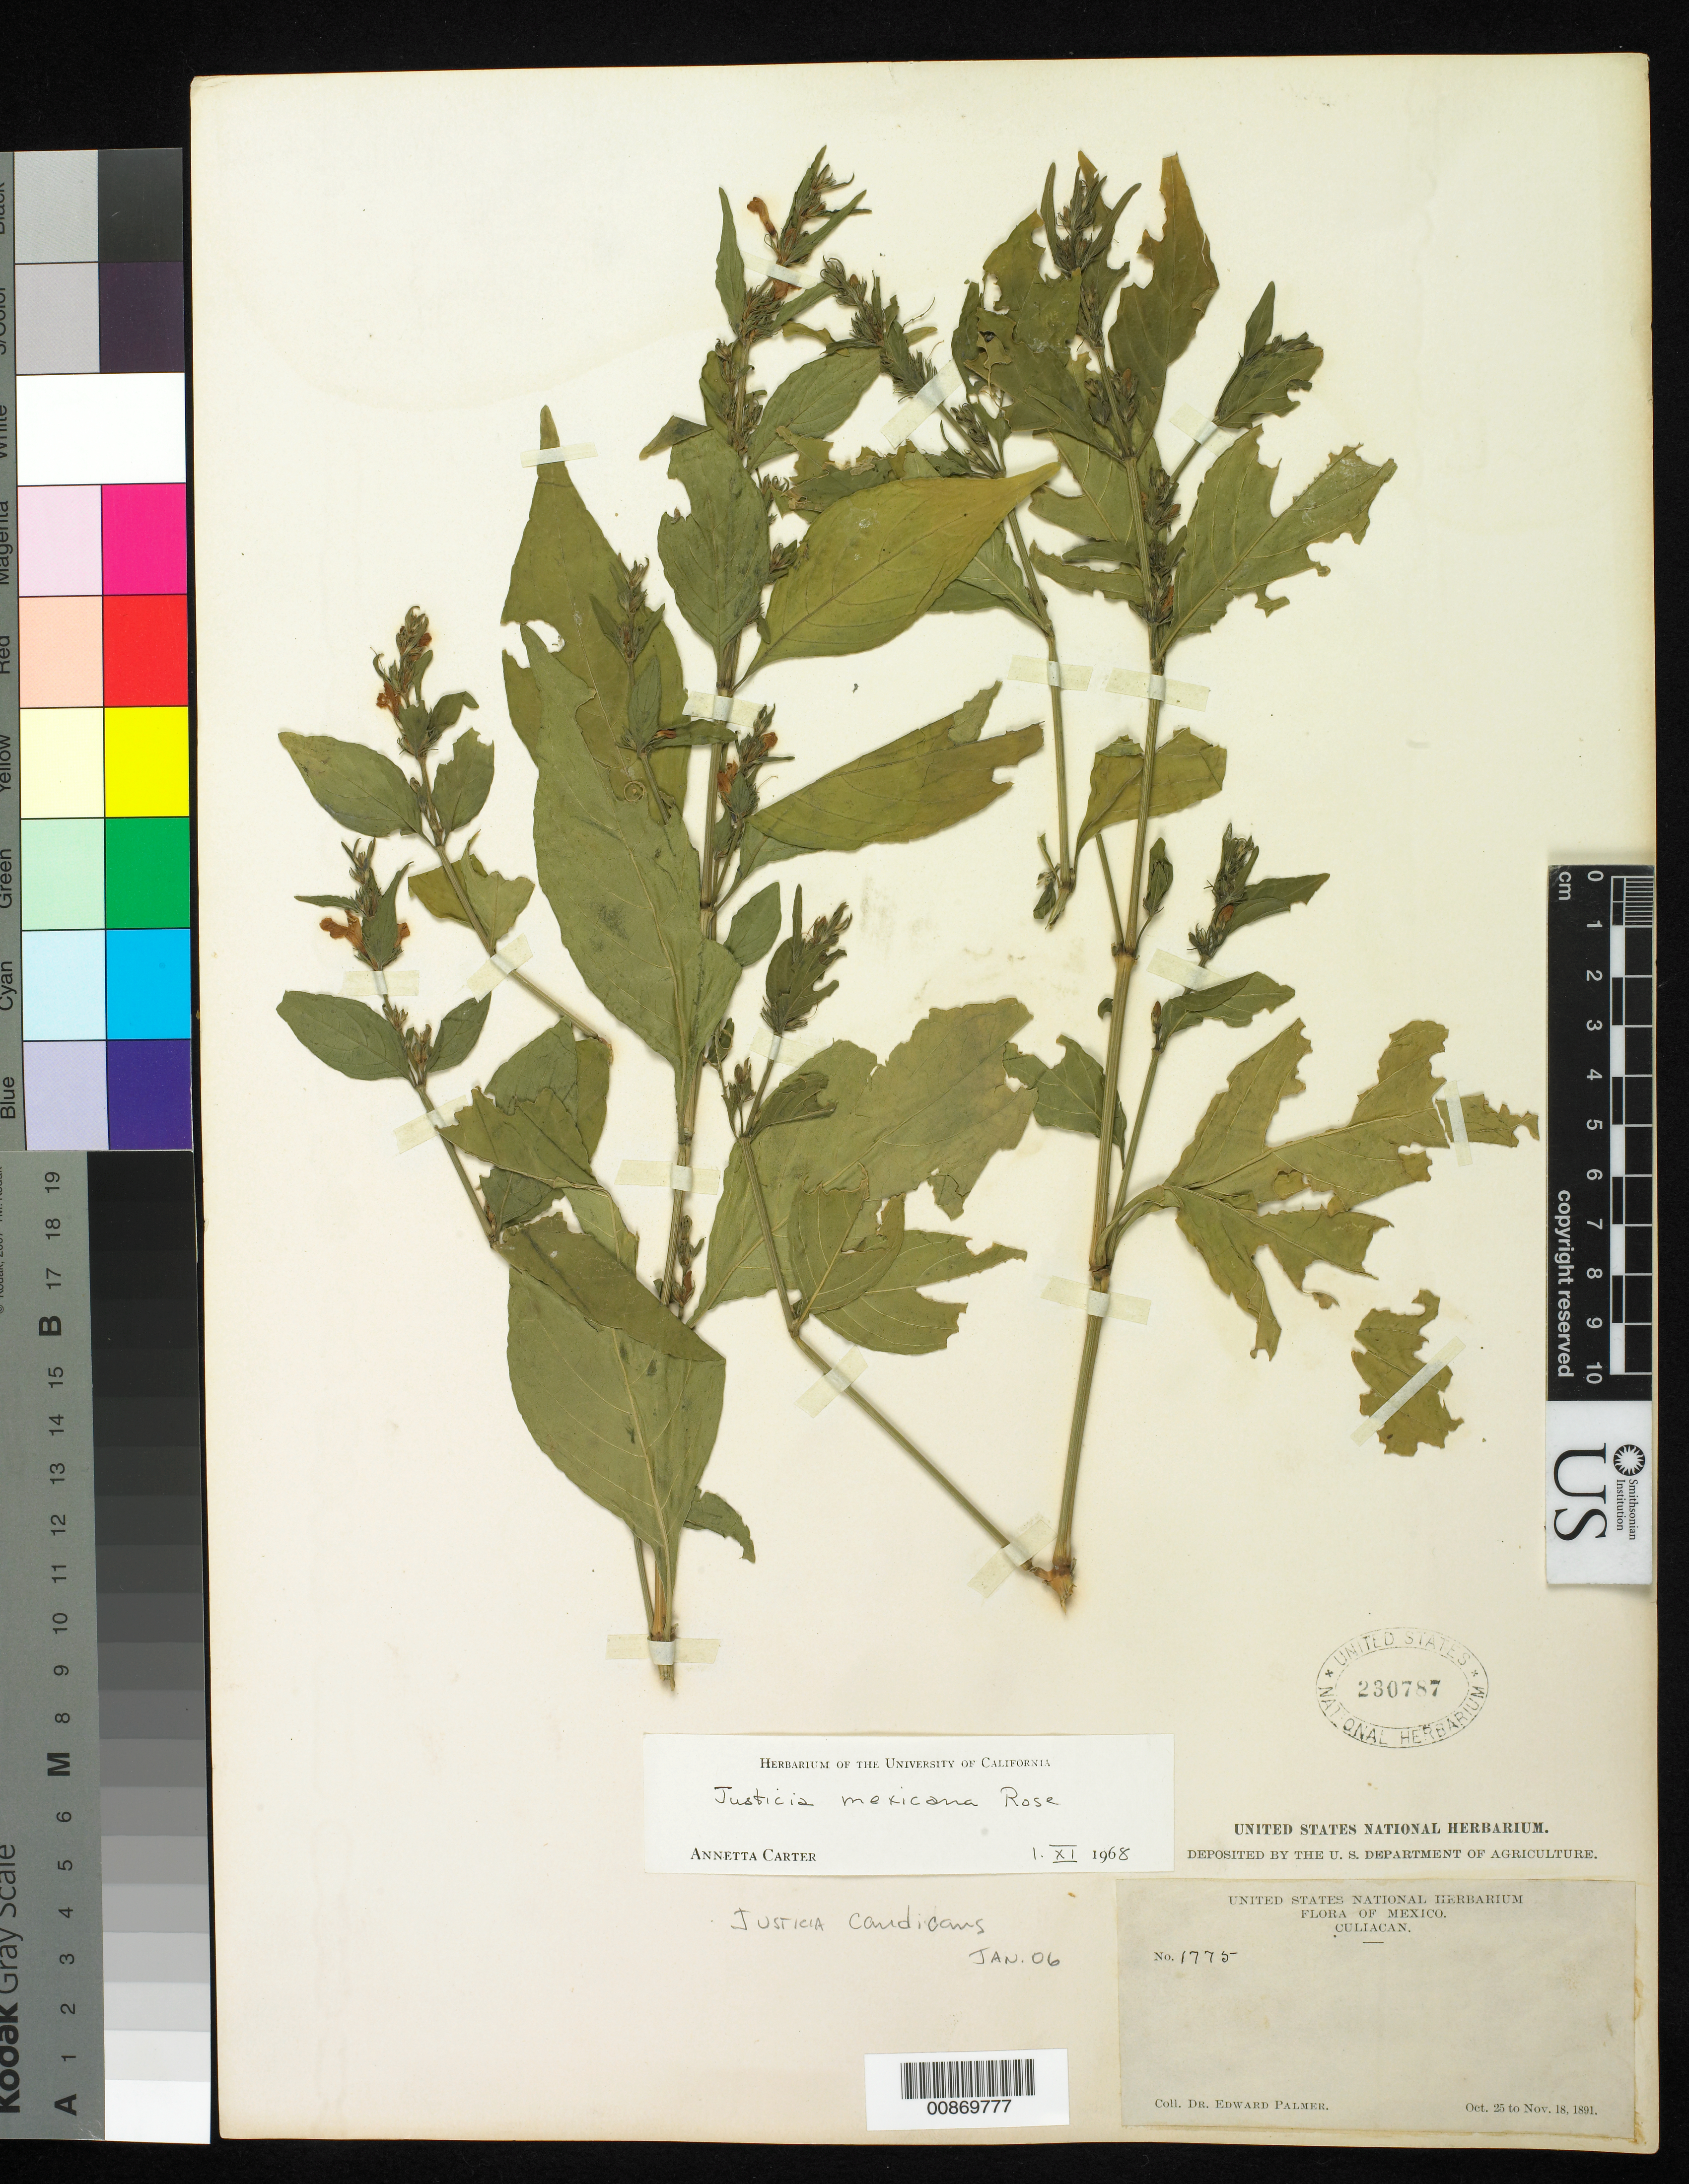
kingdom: Plantae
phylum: Tracheophyta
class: Magnoliopsida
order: Lamiales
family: Acanthaceae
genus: Justicia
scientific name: Justicia candicans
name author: (Nees) L.D. Benson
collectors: E. Palmer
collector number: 1775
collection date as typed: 25 Oct 1891 to 18 Nov 1891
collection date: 1891-10-25/1891-11-18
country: Mexico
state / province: Sinaloa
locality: Culiacan, Sinaloa.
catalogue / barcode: US 230787